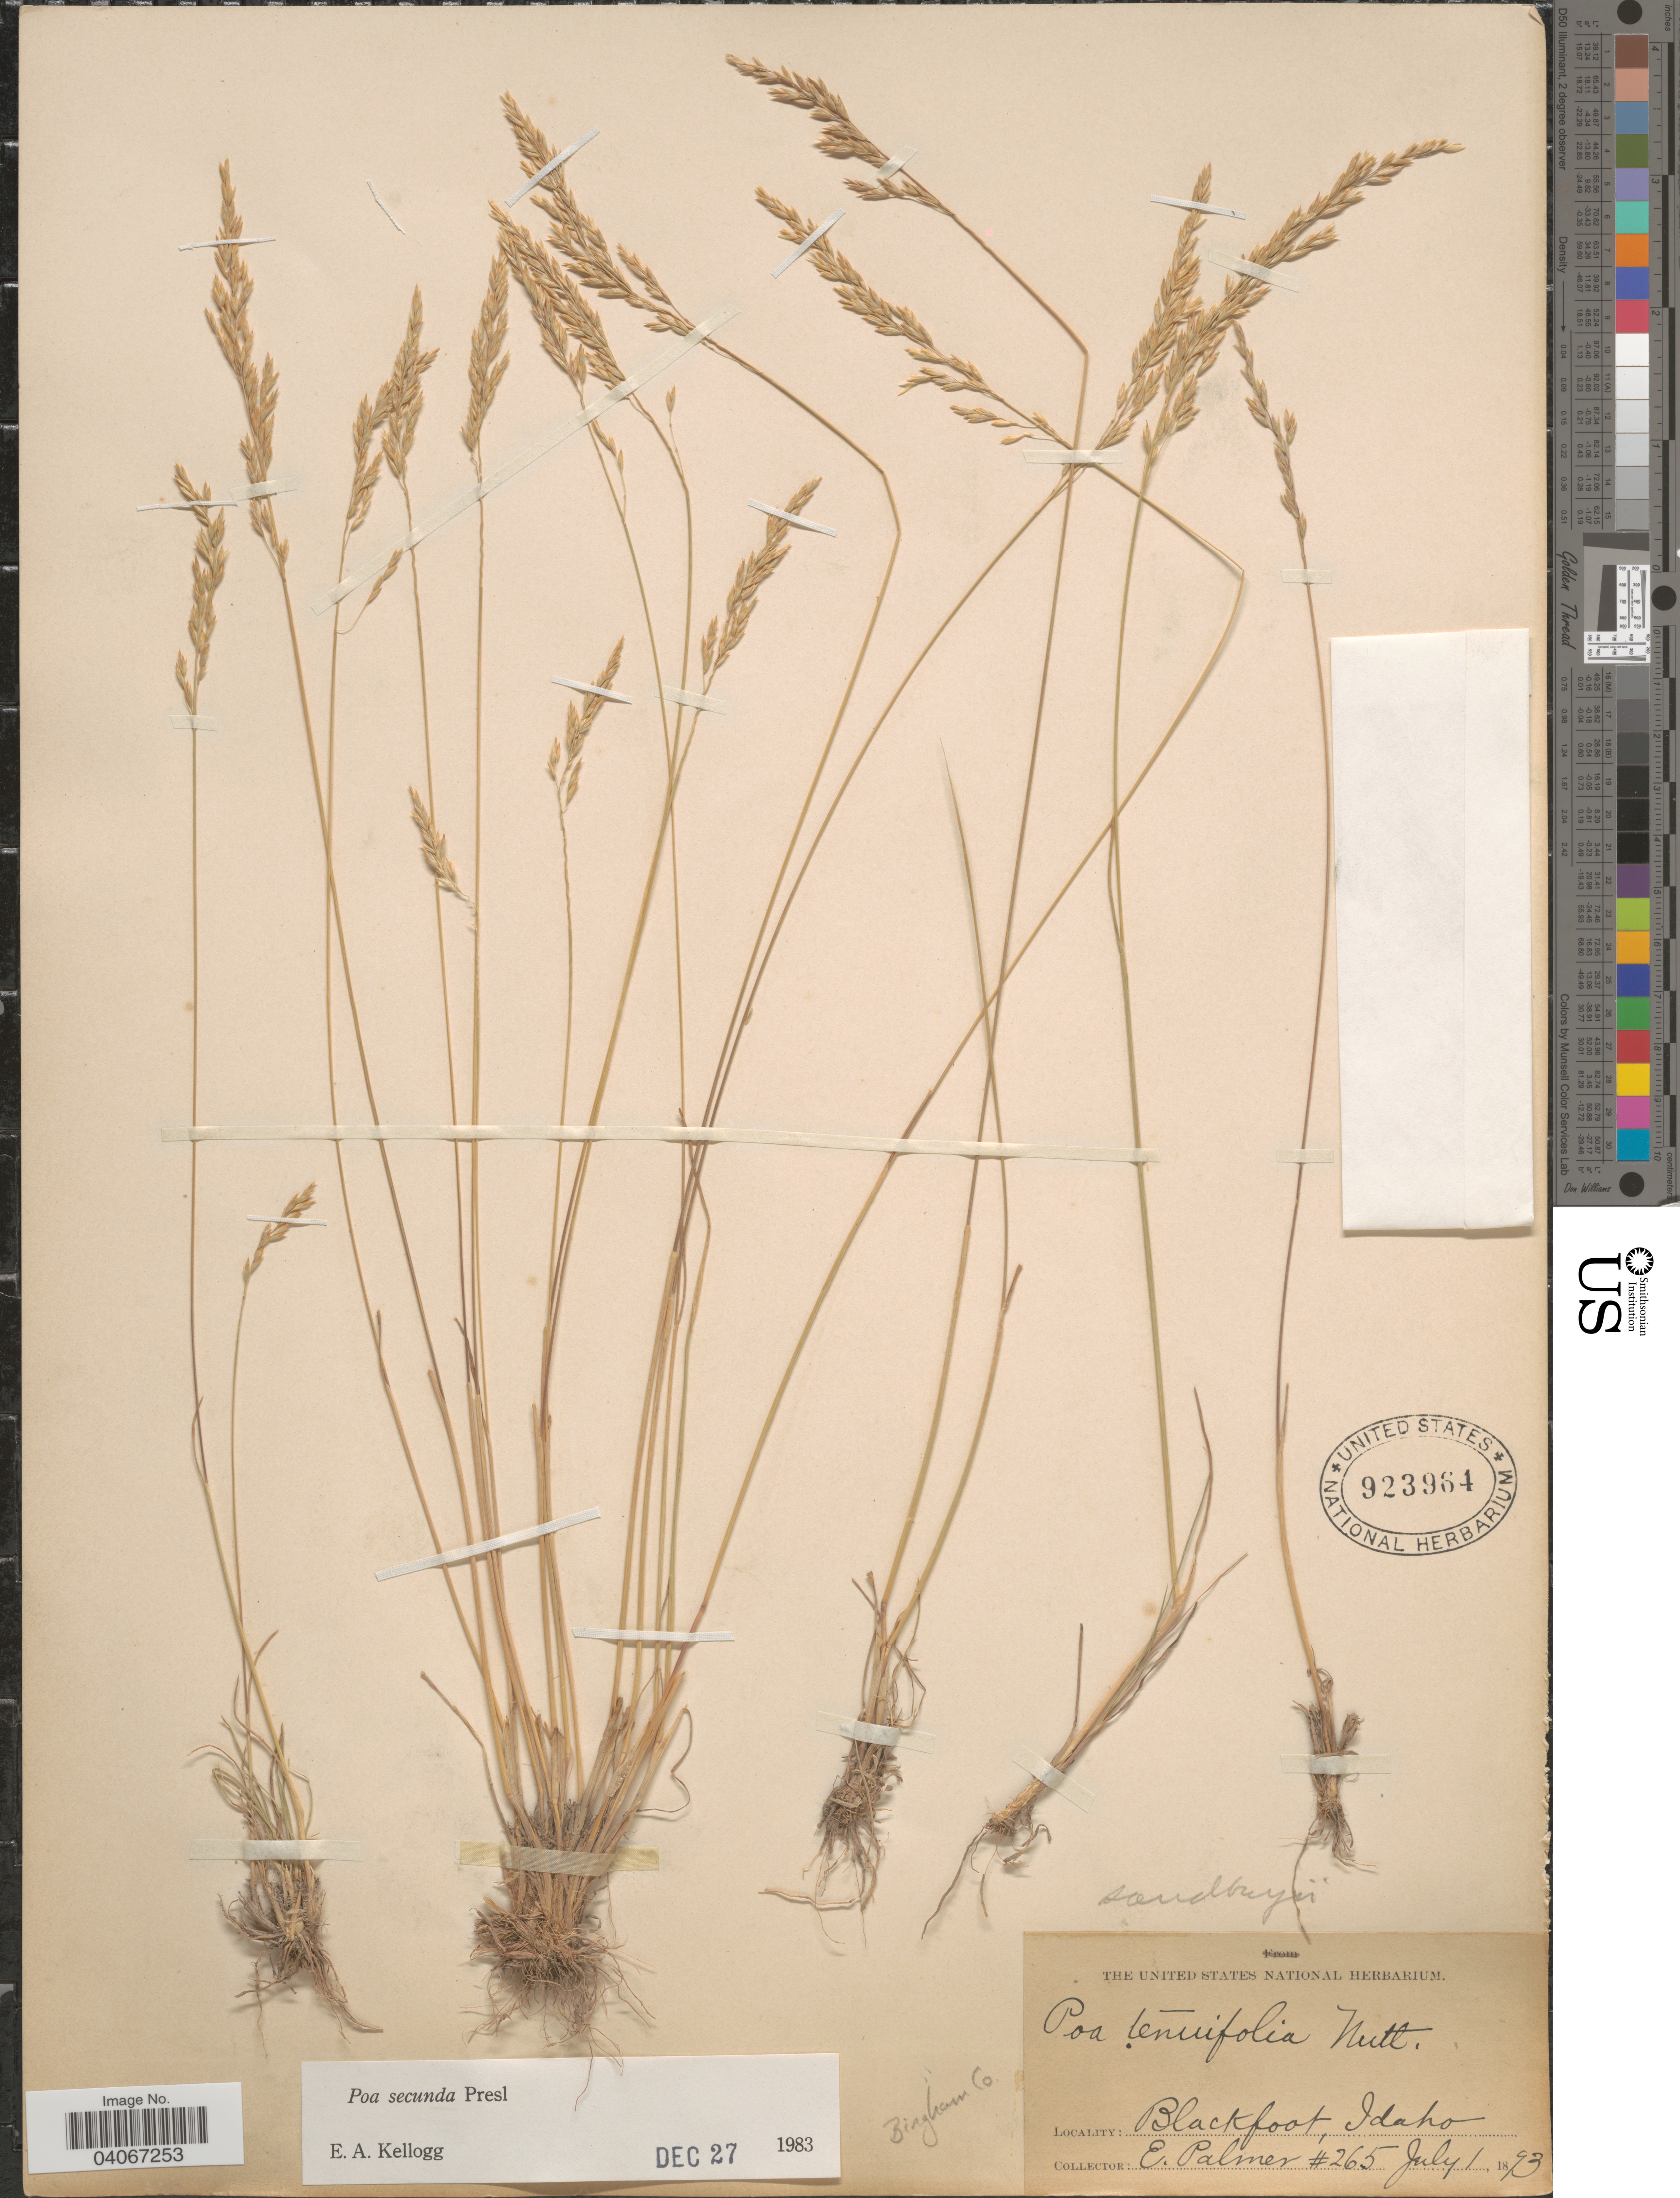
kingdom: Plantae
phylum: Tracheophyta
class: Liliopsida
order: Poales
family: Poaceae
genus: Poa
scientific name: Poa secunda subsp. secunda var. secunda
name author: J. Presl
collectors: E. Palmer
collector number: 265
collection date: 1893-07-01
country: United States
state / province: Idaho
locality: Blackfoot. Bingham Co.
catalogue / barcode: US 923964